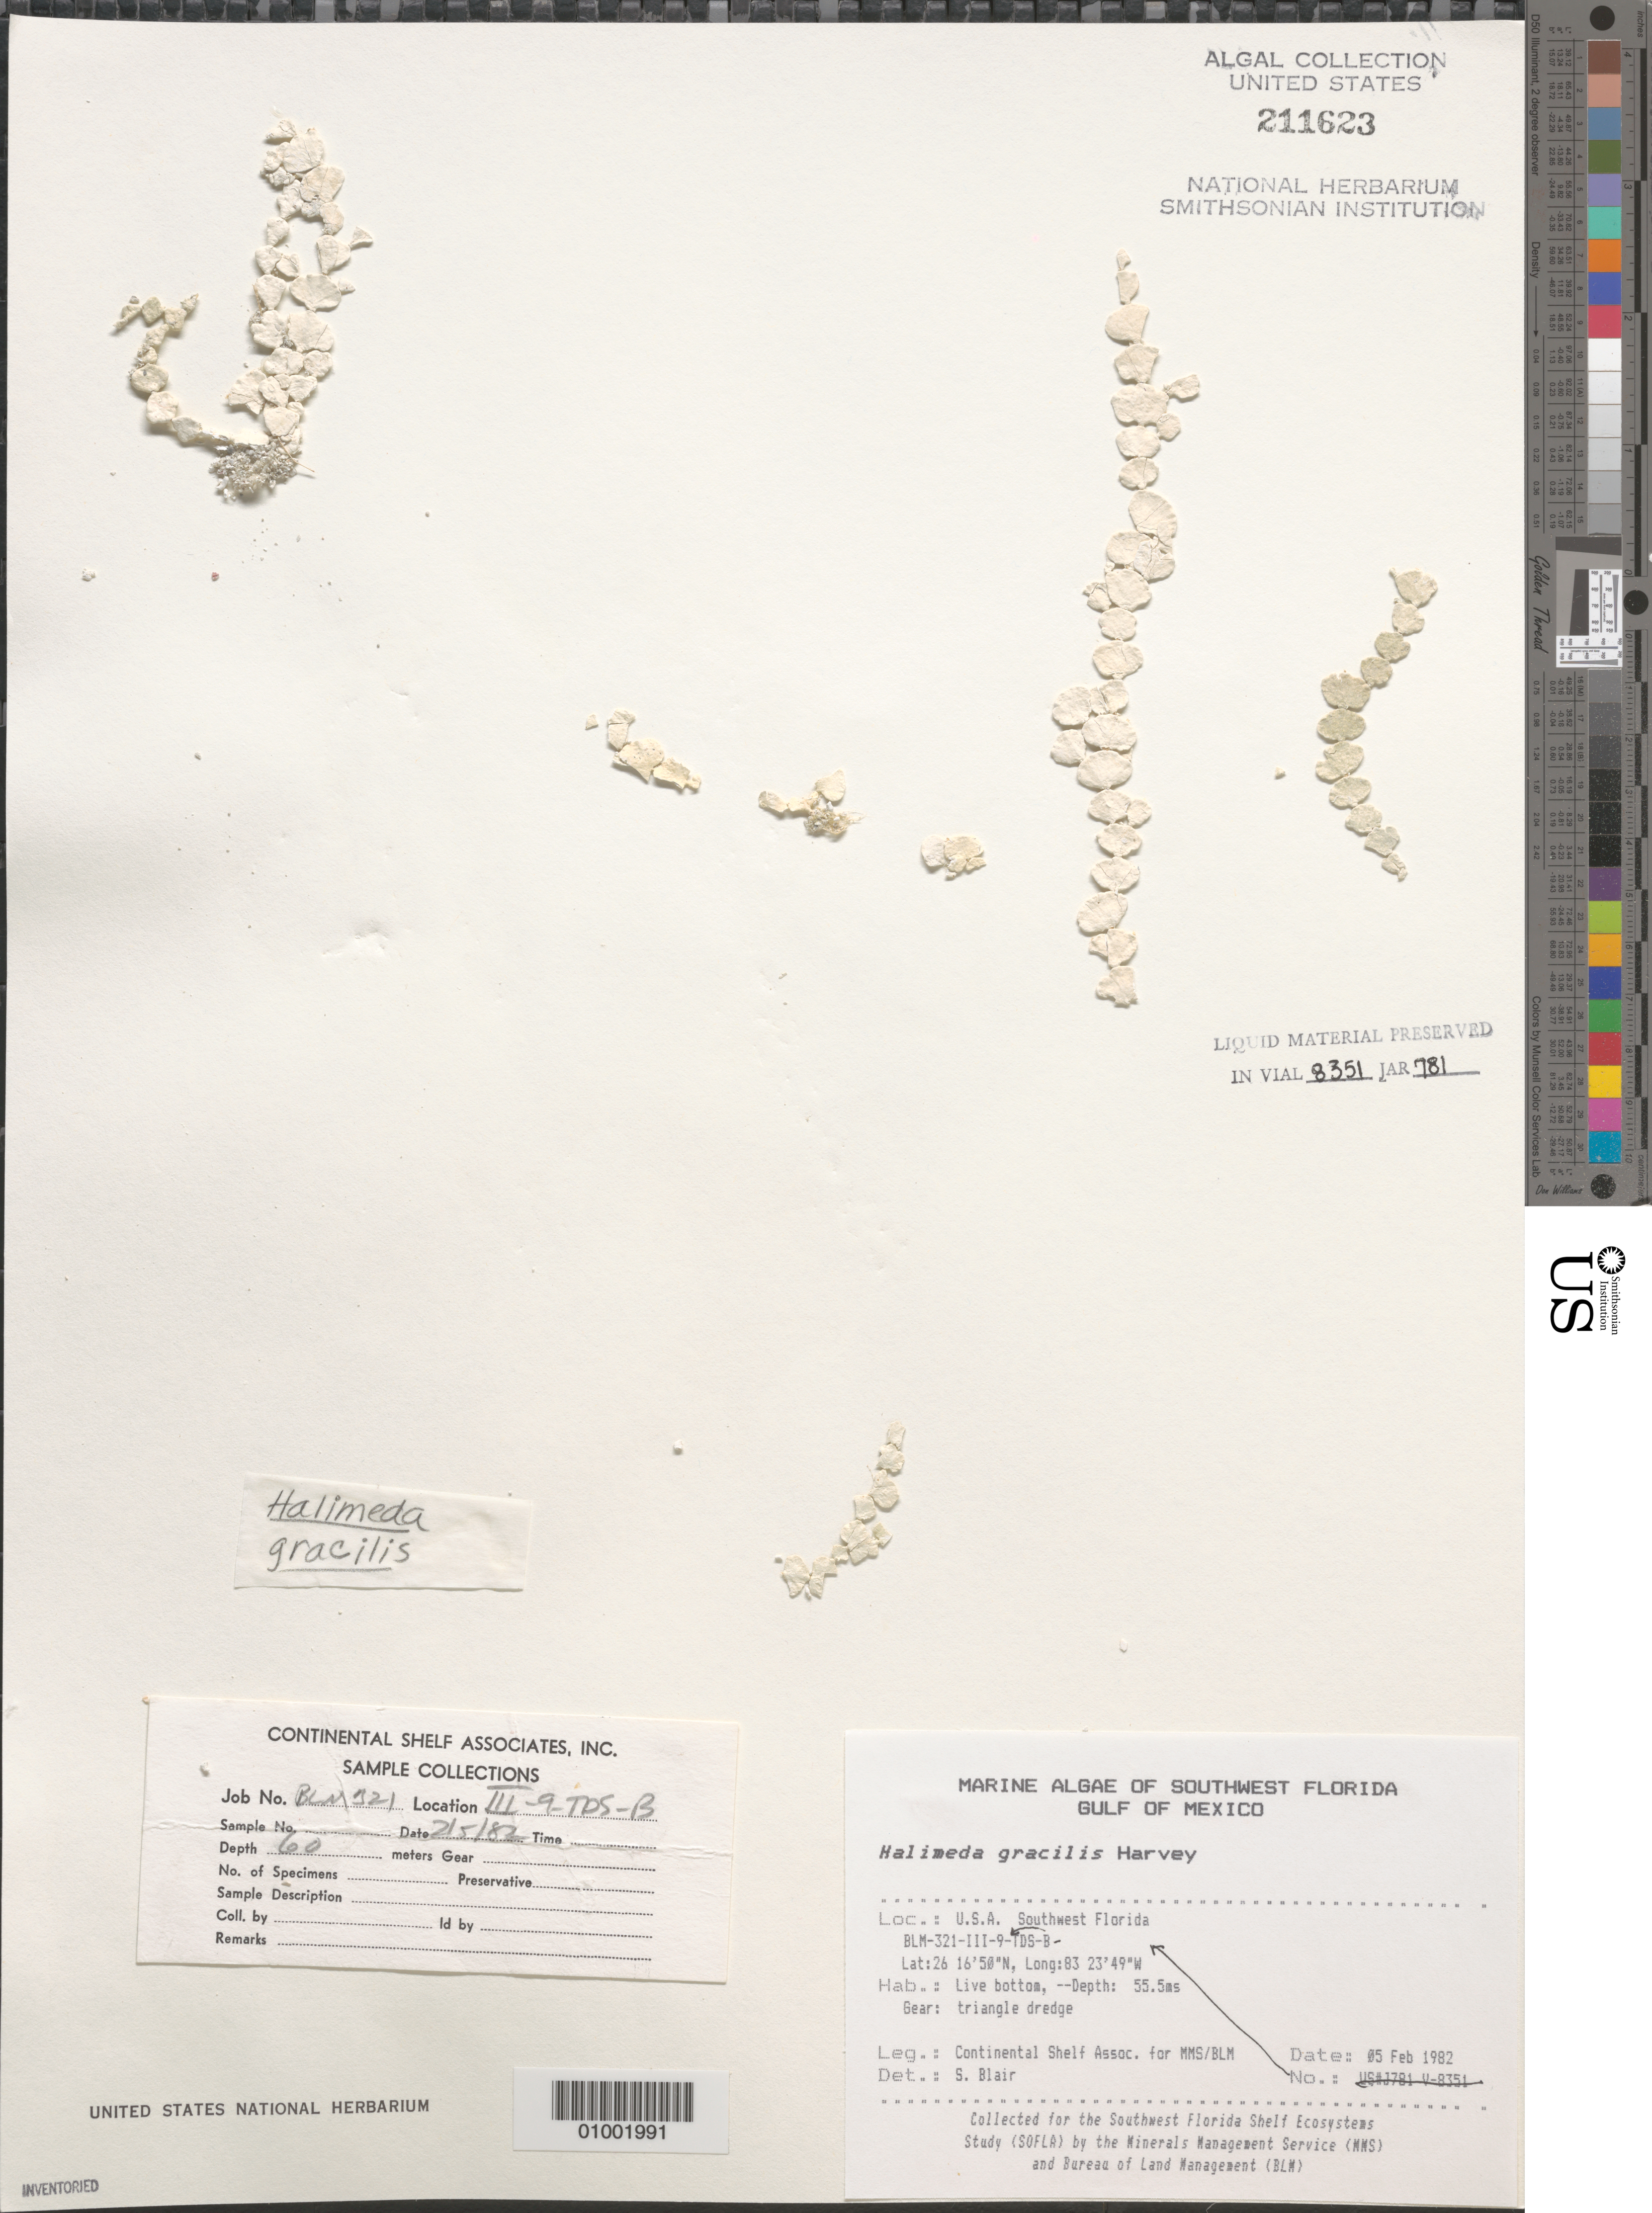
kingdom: Plantae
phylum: Chlorophyta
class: Ulvophyceae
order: Bryopsidales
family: Halimedaceae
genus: Halimeda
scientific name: Halimeda gracilis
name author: Harv. ex J. Agardh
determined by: Blair, S. M.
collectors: Continental Shelf Associates for the MMS/BLM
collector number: BLM-321-III-9-B-TDS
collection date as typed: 05 Feb 1982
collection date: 1982-02-05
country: United States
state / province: Florida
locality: Gulf of Mexico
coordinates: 26 16'50"N, 83 23'49"W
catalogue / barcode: US 211623